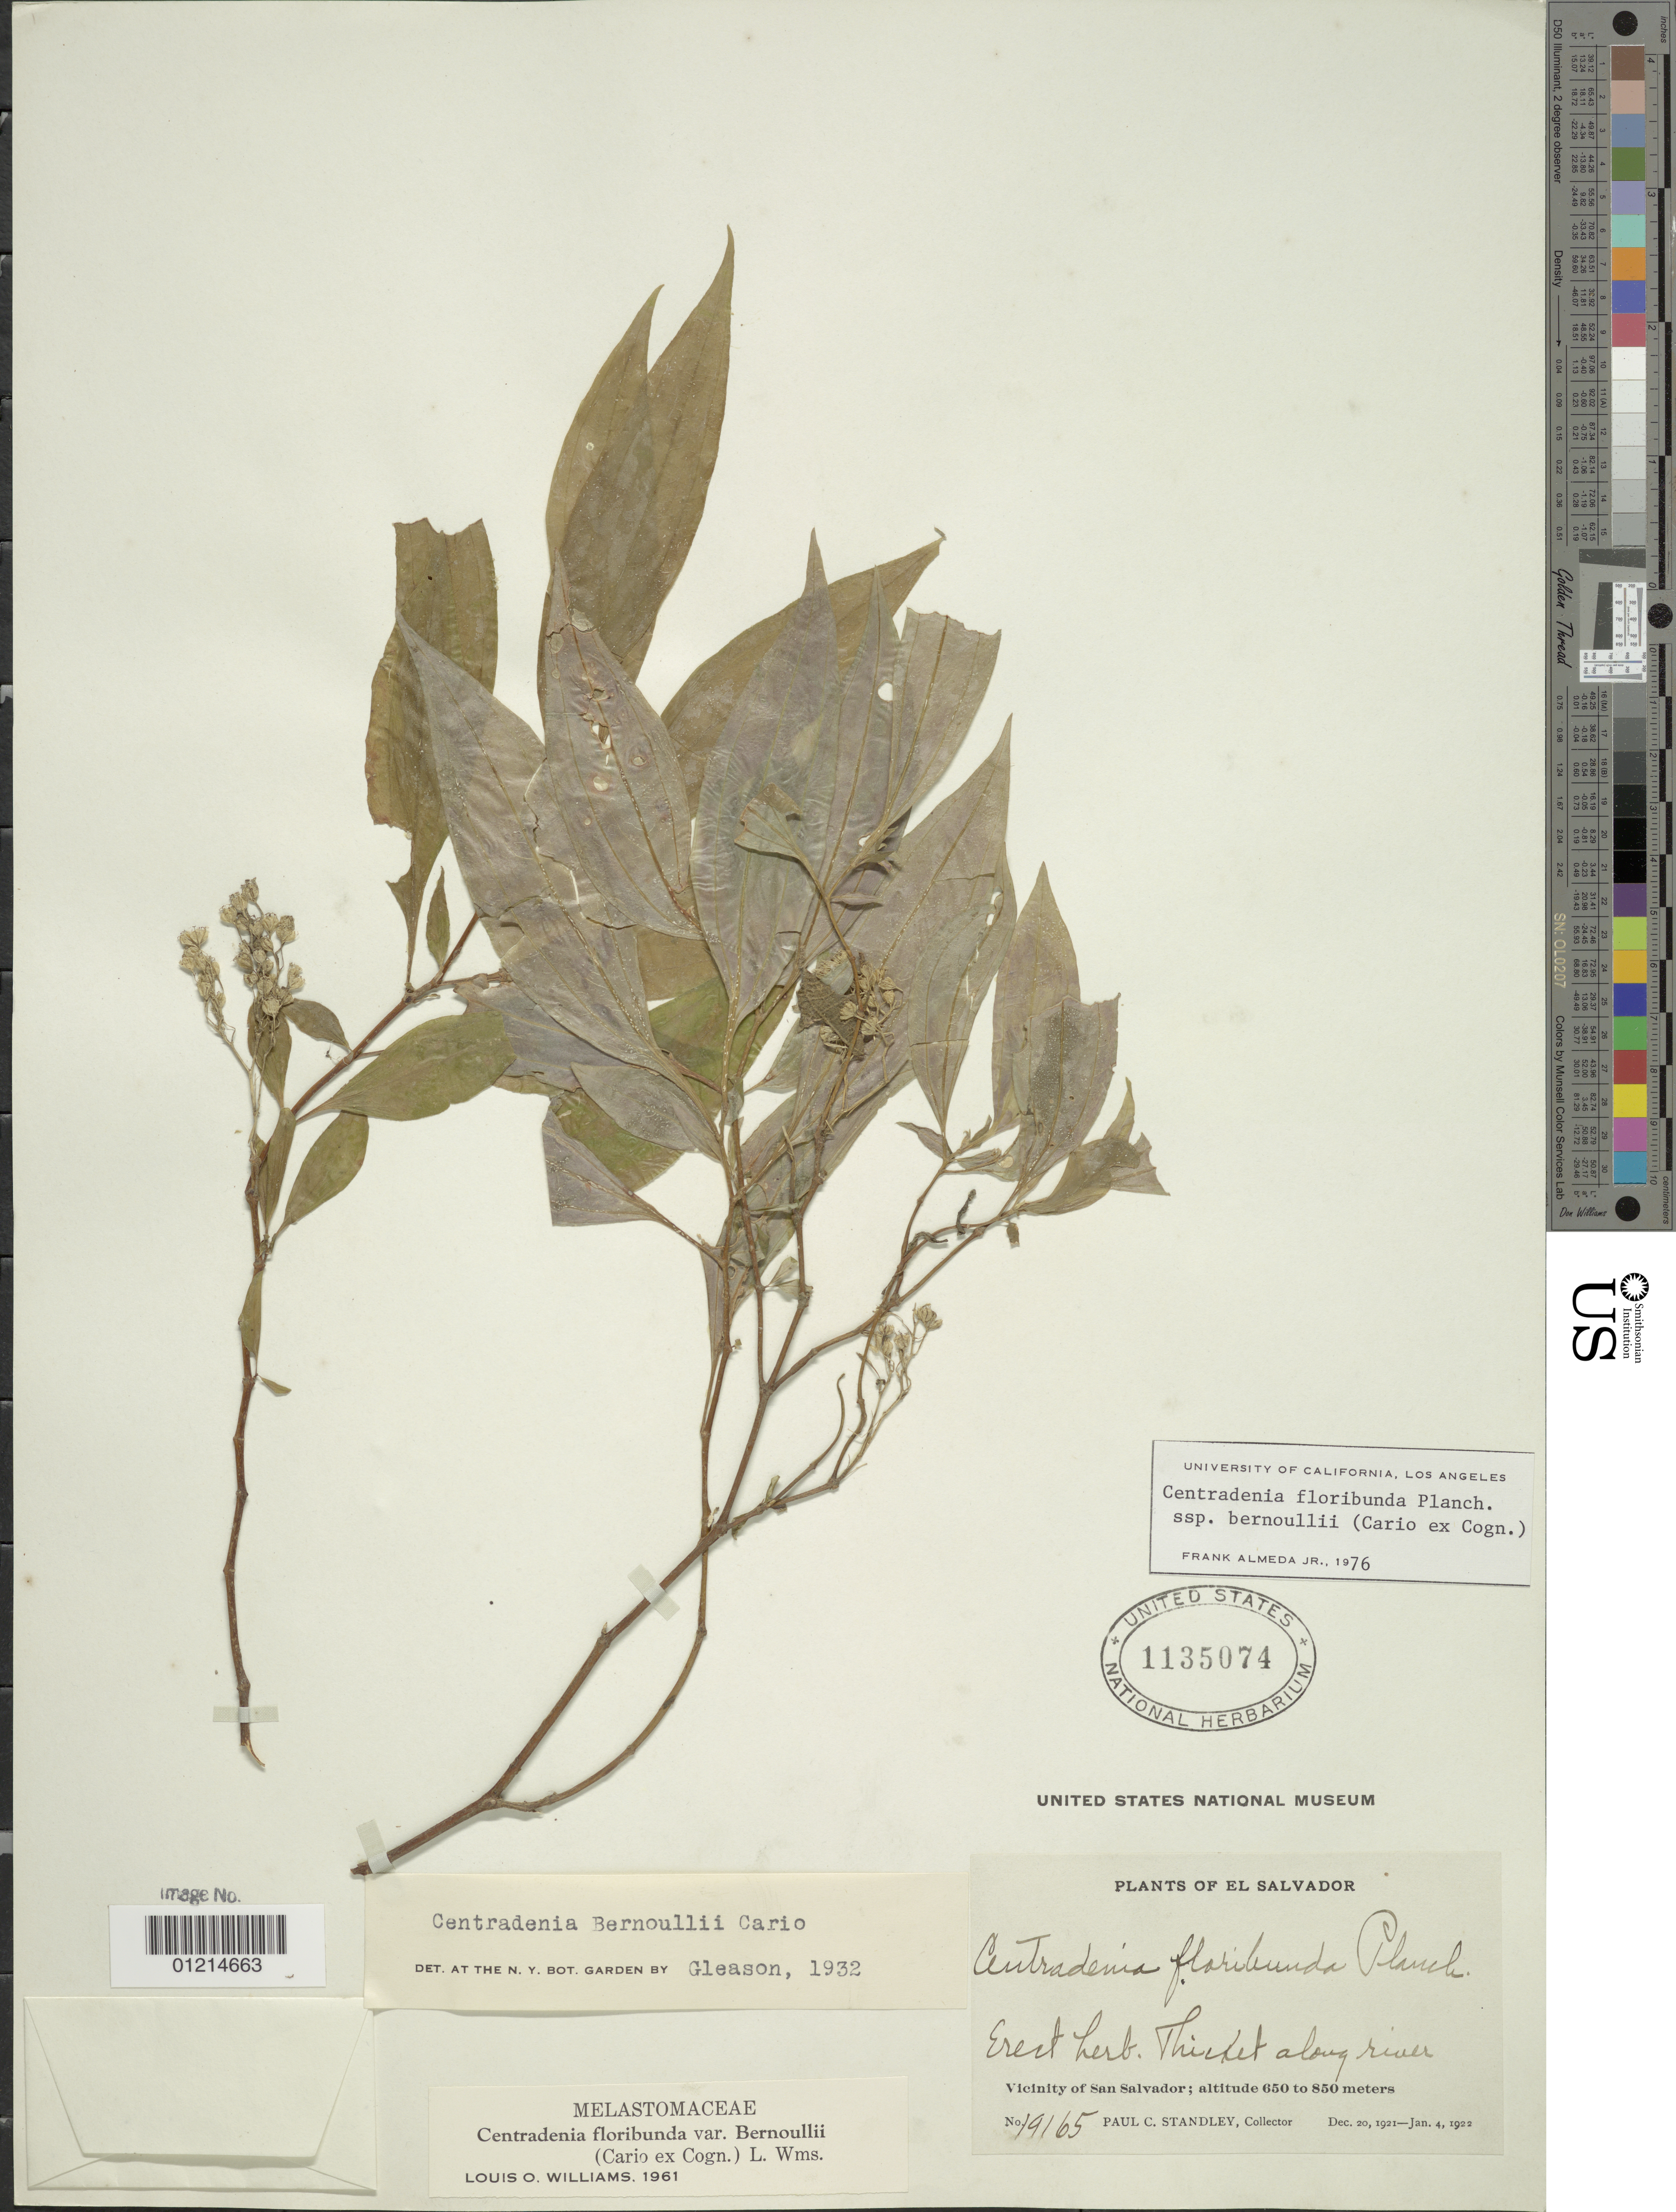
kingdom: Plantae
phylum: Tracheophyta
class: Magnoliopsida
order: Myrtales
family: Melastomataceae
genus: Centradenia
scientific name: Centradenia floribunda subsp. bernoulli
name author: (Cario ex Cogn.) Almeda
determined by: Almeda, F.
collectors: P. C. Standley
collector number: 19165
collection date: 1921-12-20/1922-01-04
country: El Salvador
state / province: San Salvador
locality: Vicinity of San Salvador.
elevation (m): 650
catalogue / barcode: US 1135074